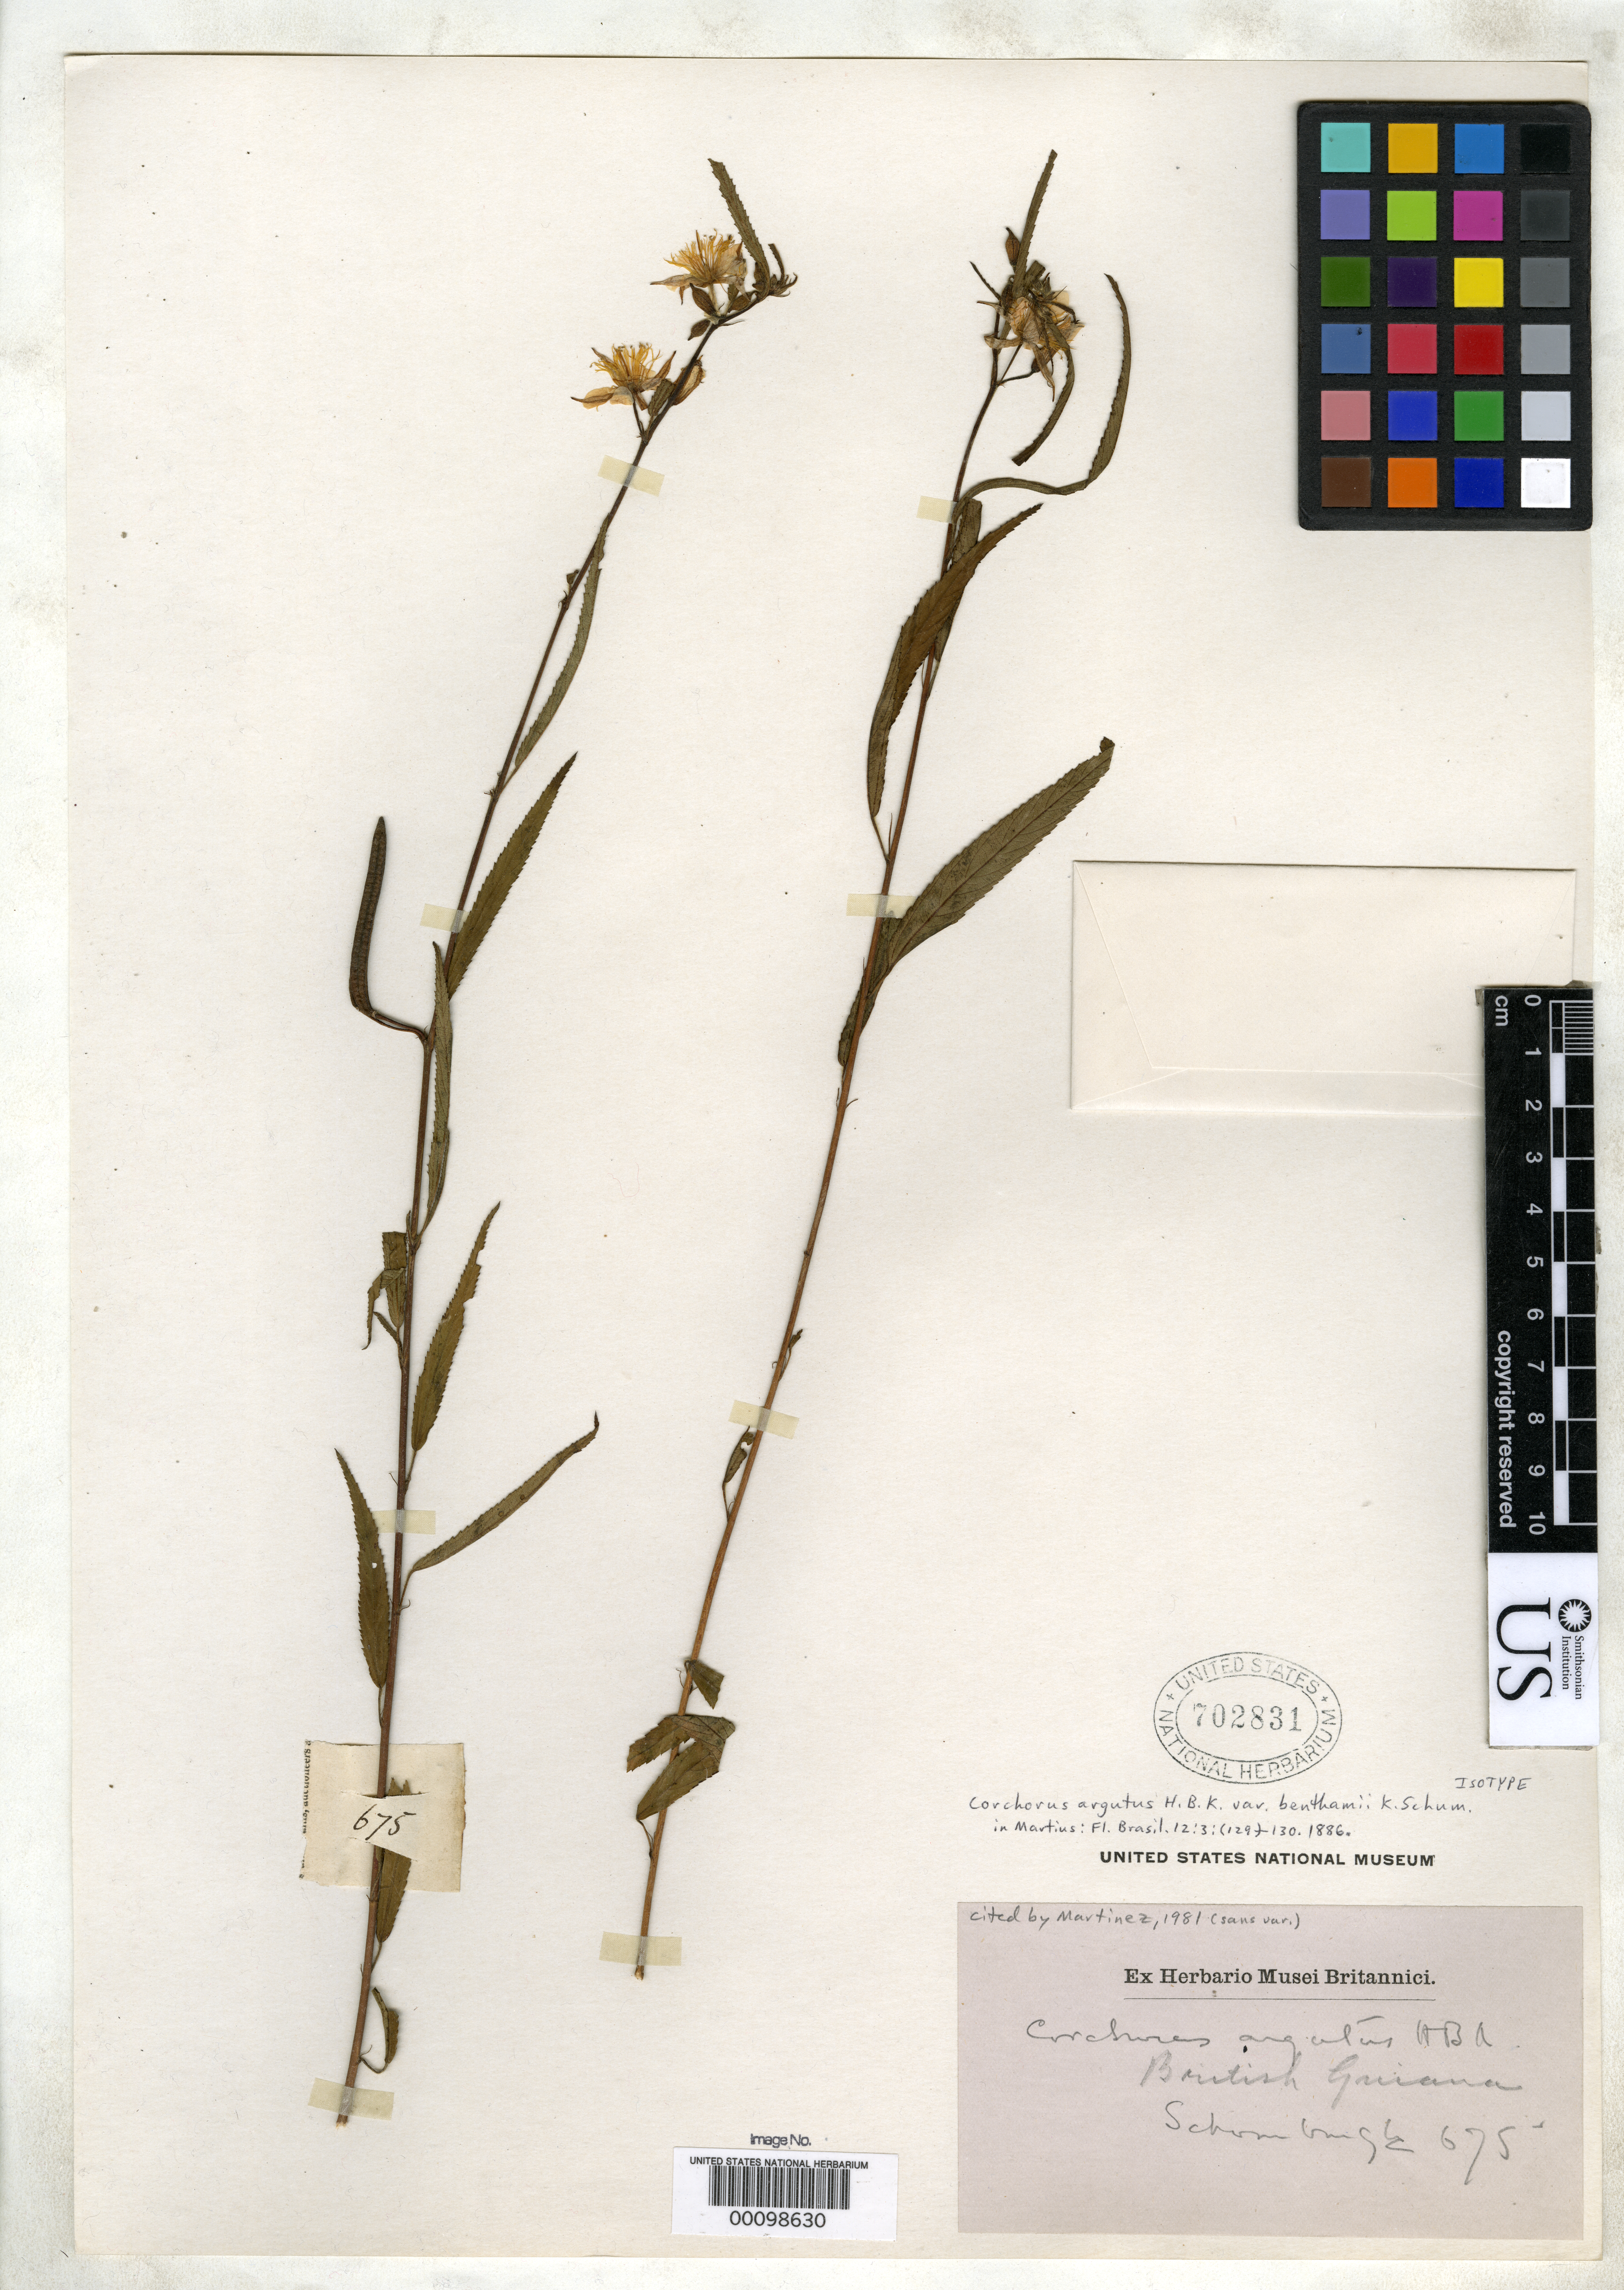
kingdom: Plantae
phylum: Tracheophyta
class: Magnoliopsida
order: Malvales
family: Malvaceae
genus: Corchorus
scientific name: Corchorus argutus var. benthamii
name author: K. Schum. in Mart.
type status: Isotype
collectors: M. R. Schomburgk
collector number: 675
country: Guyana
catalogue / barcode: US 702831